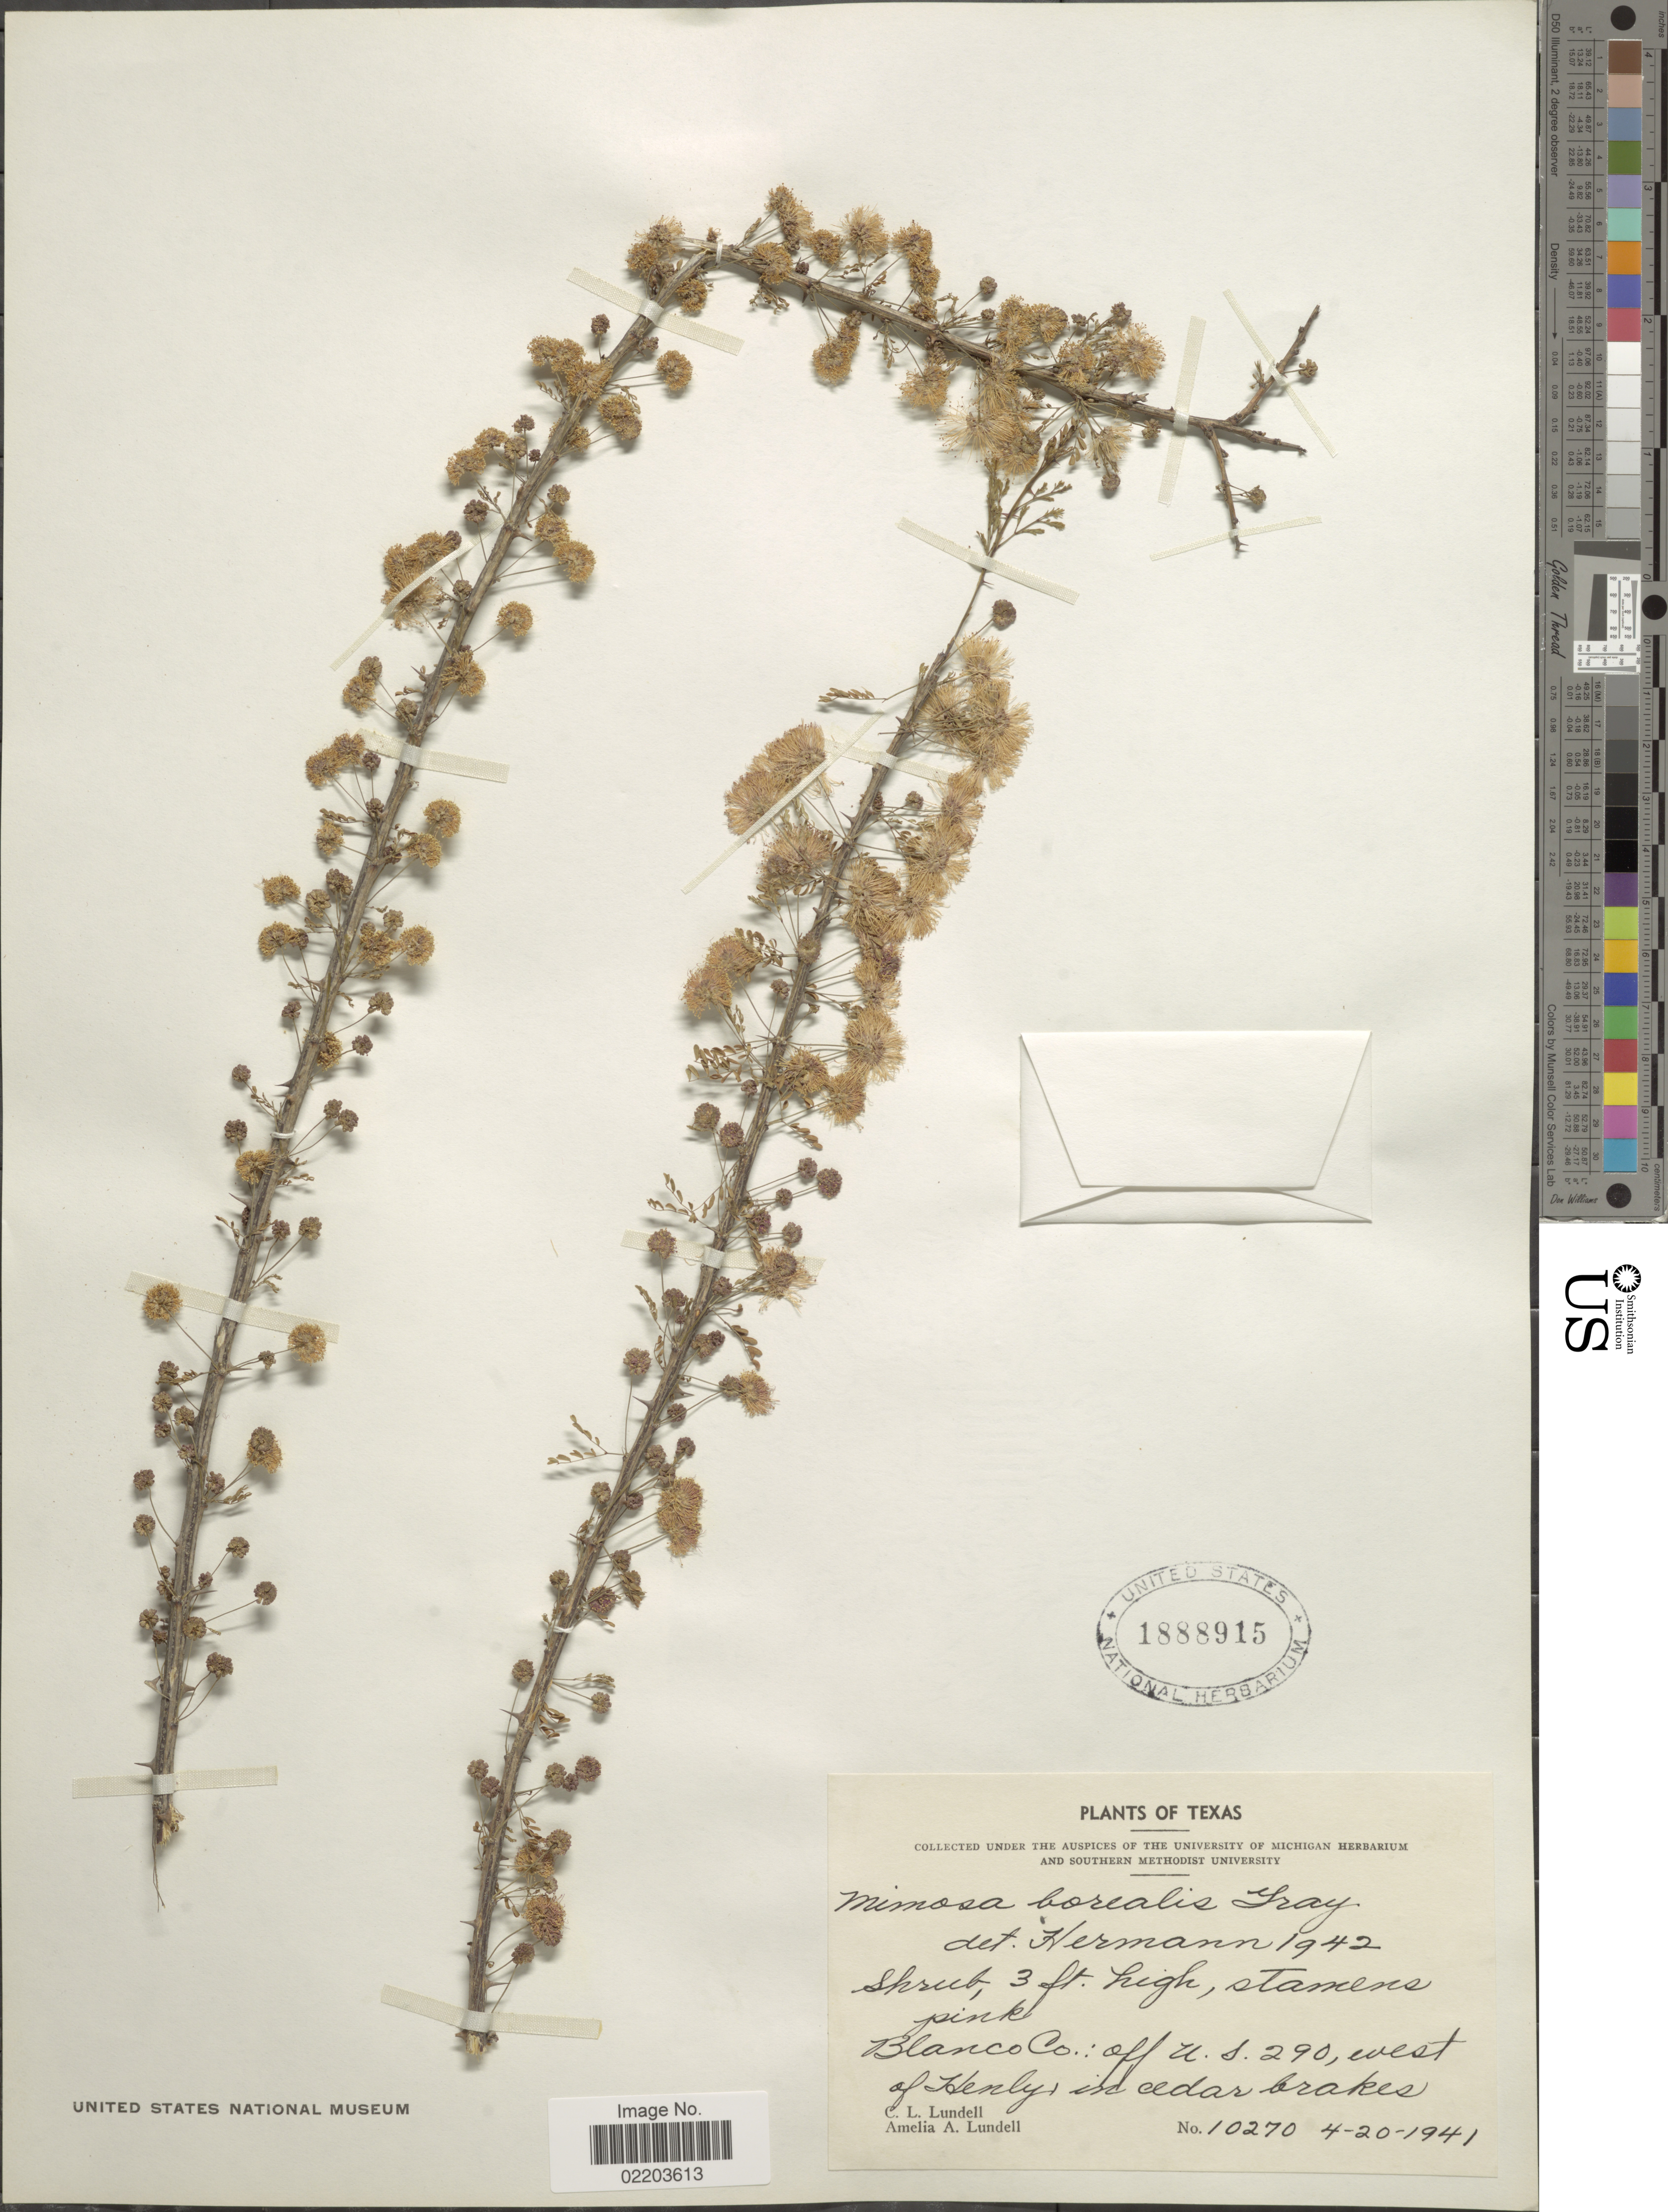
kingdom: Plantae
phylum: Tracheophyta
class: Magnoliopsida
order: Fabales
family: Fabaceae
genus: Mimosa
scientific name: Mimosa borealis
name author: A. Gray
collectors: C. L. Lundell & A. A. Lundell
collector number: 10270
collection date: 1941-04-20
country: United States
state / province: Texas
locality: Blanco Co.: off U.S. 290, west of Henly, in cedar brakes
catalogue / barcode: US 1888915